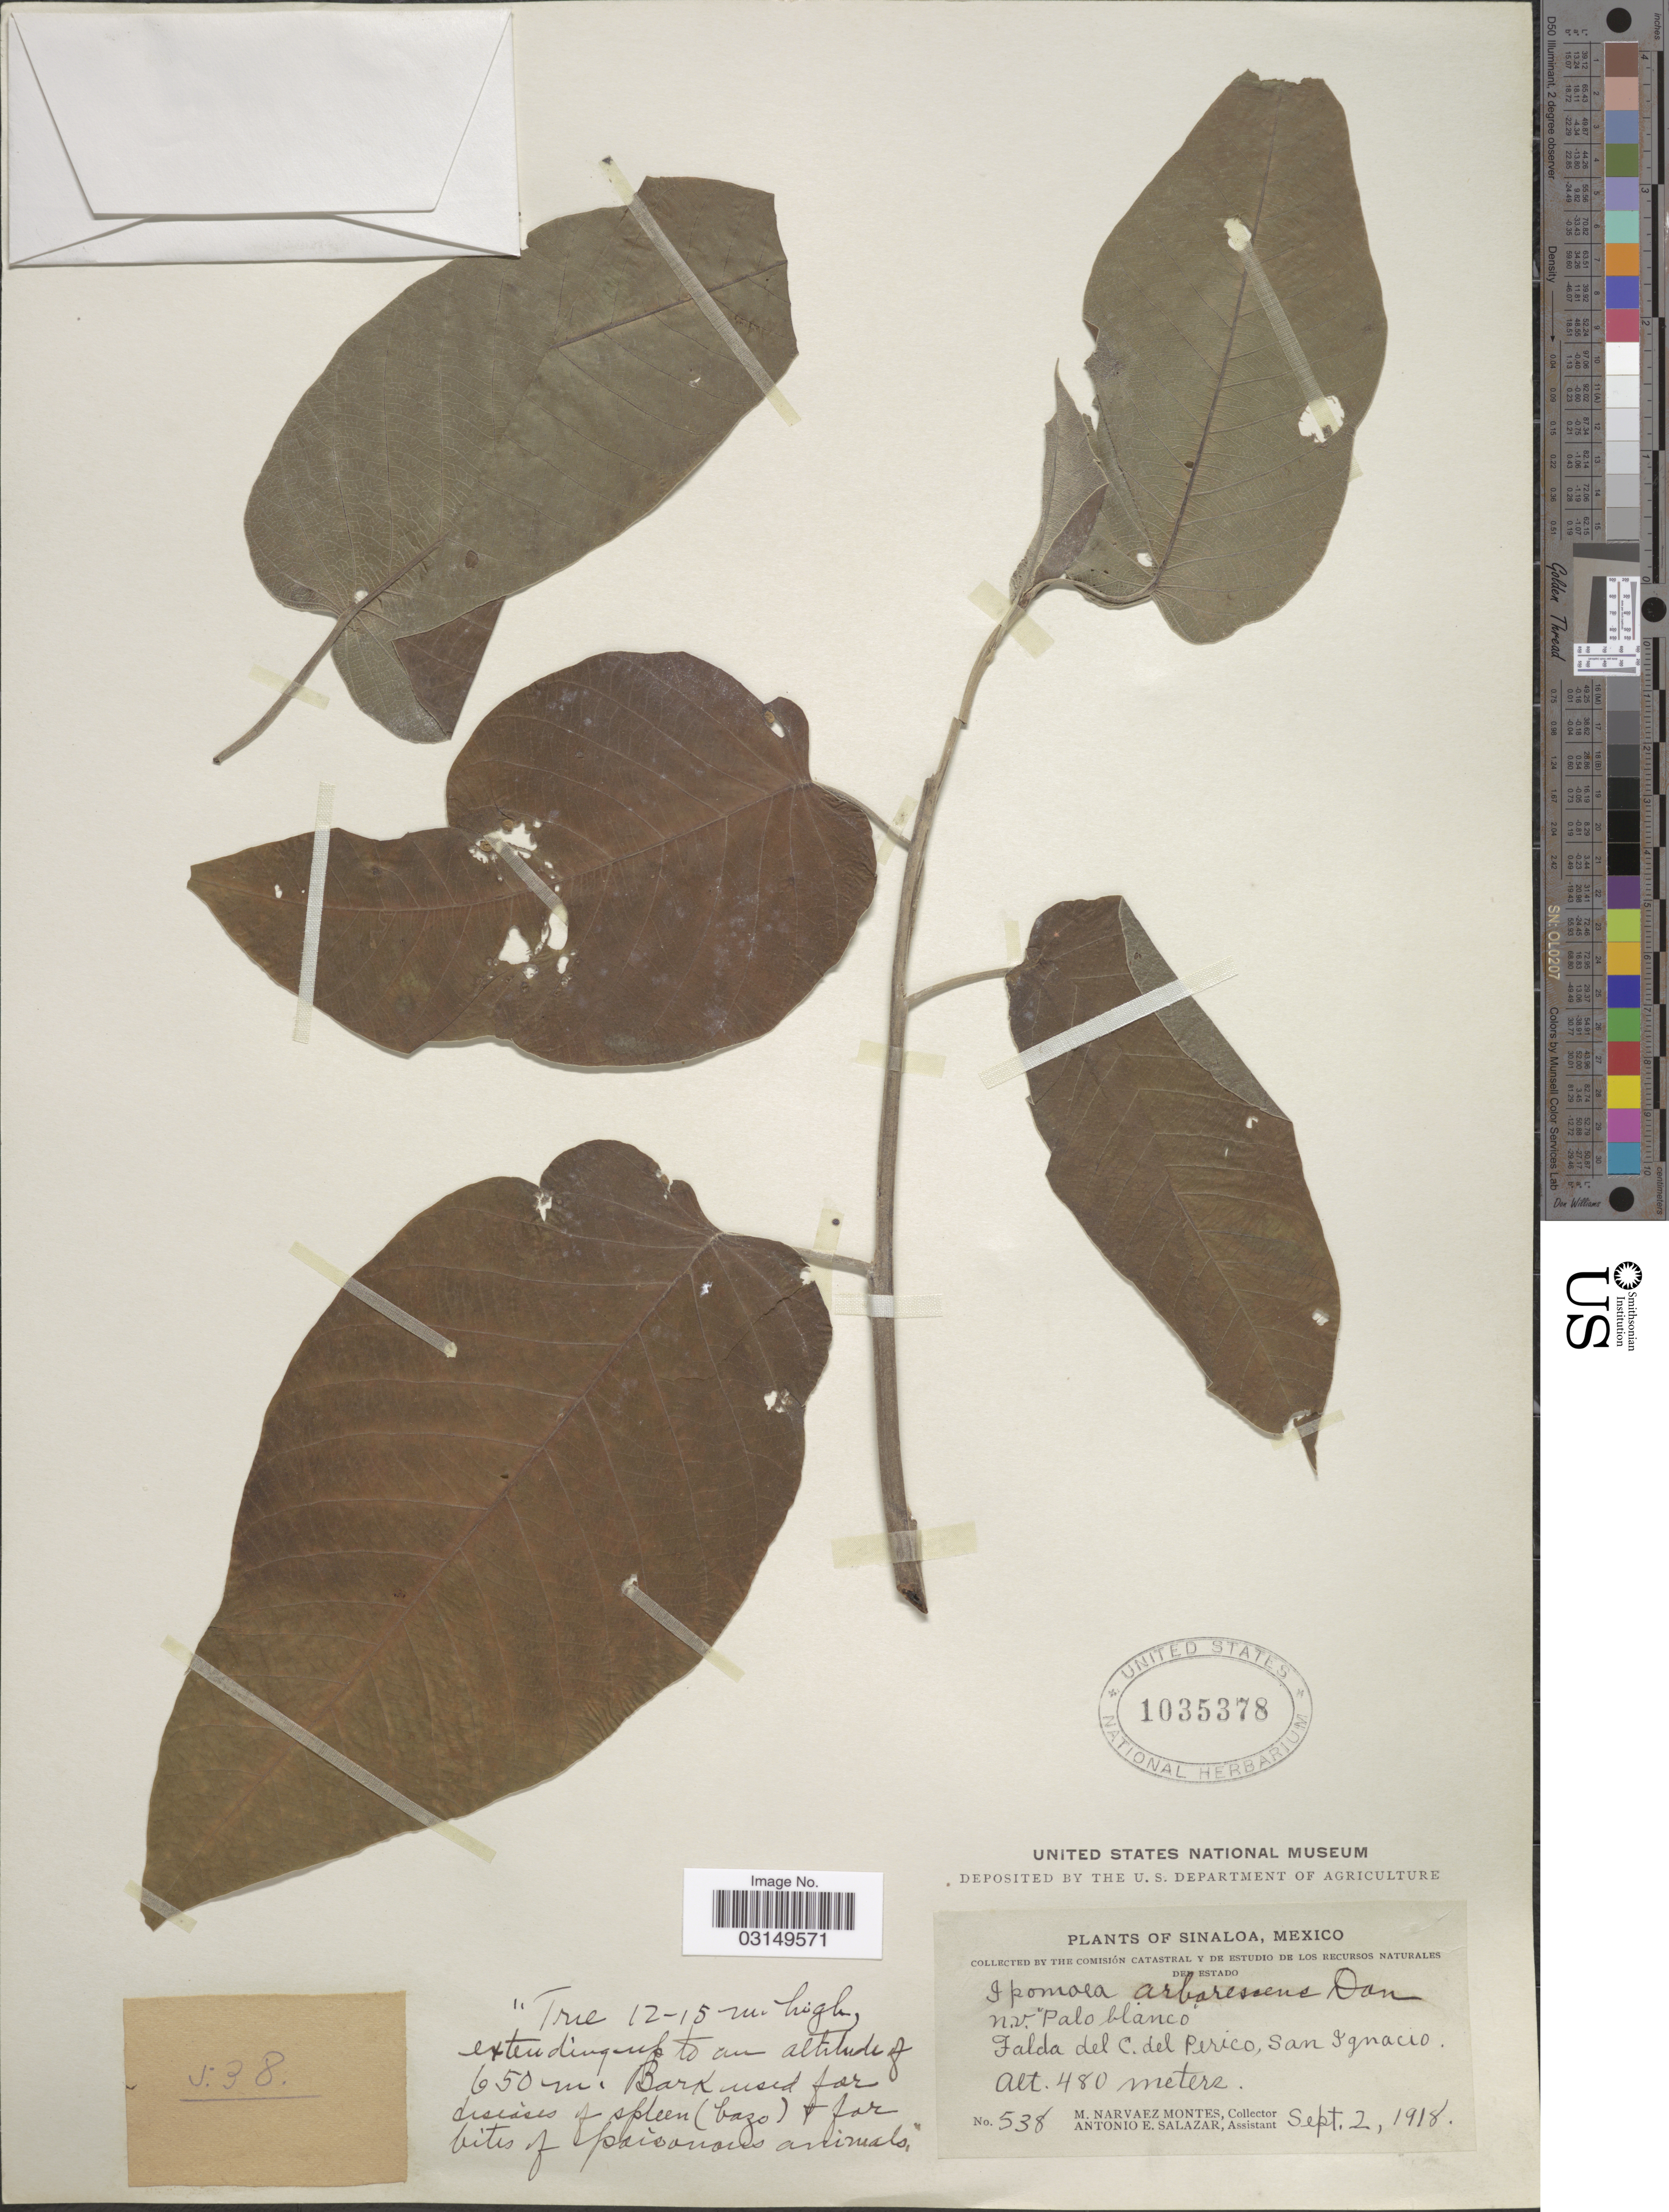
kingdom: Plantae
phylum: Tracheophyta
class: Magnoliopsida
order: Solanales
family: Convolvulaceae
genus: Ipomoea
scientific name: Ipomoea arborescens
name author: (Humb. & Bonpl. ex Willd.) G. Don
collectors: M. Narvaez-Montes & A. E. Salazar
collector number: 538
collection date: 1918-09-02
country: Mexico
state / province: Sinaloa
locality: Falda del C. del Perico, San Ignacio.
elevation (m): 480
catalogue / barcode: US 1035378